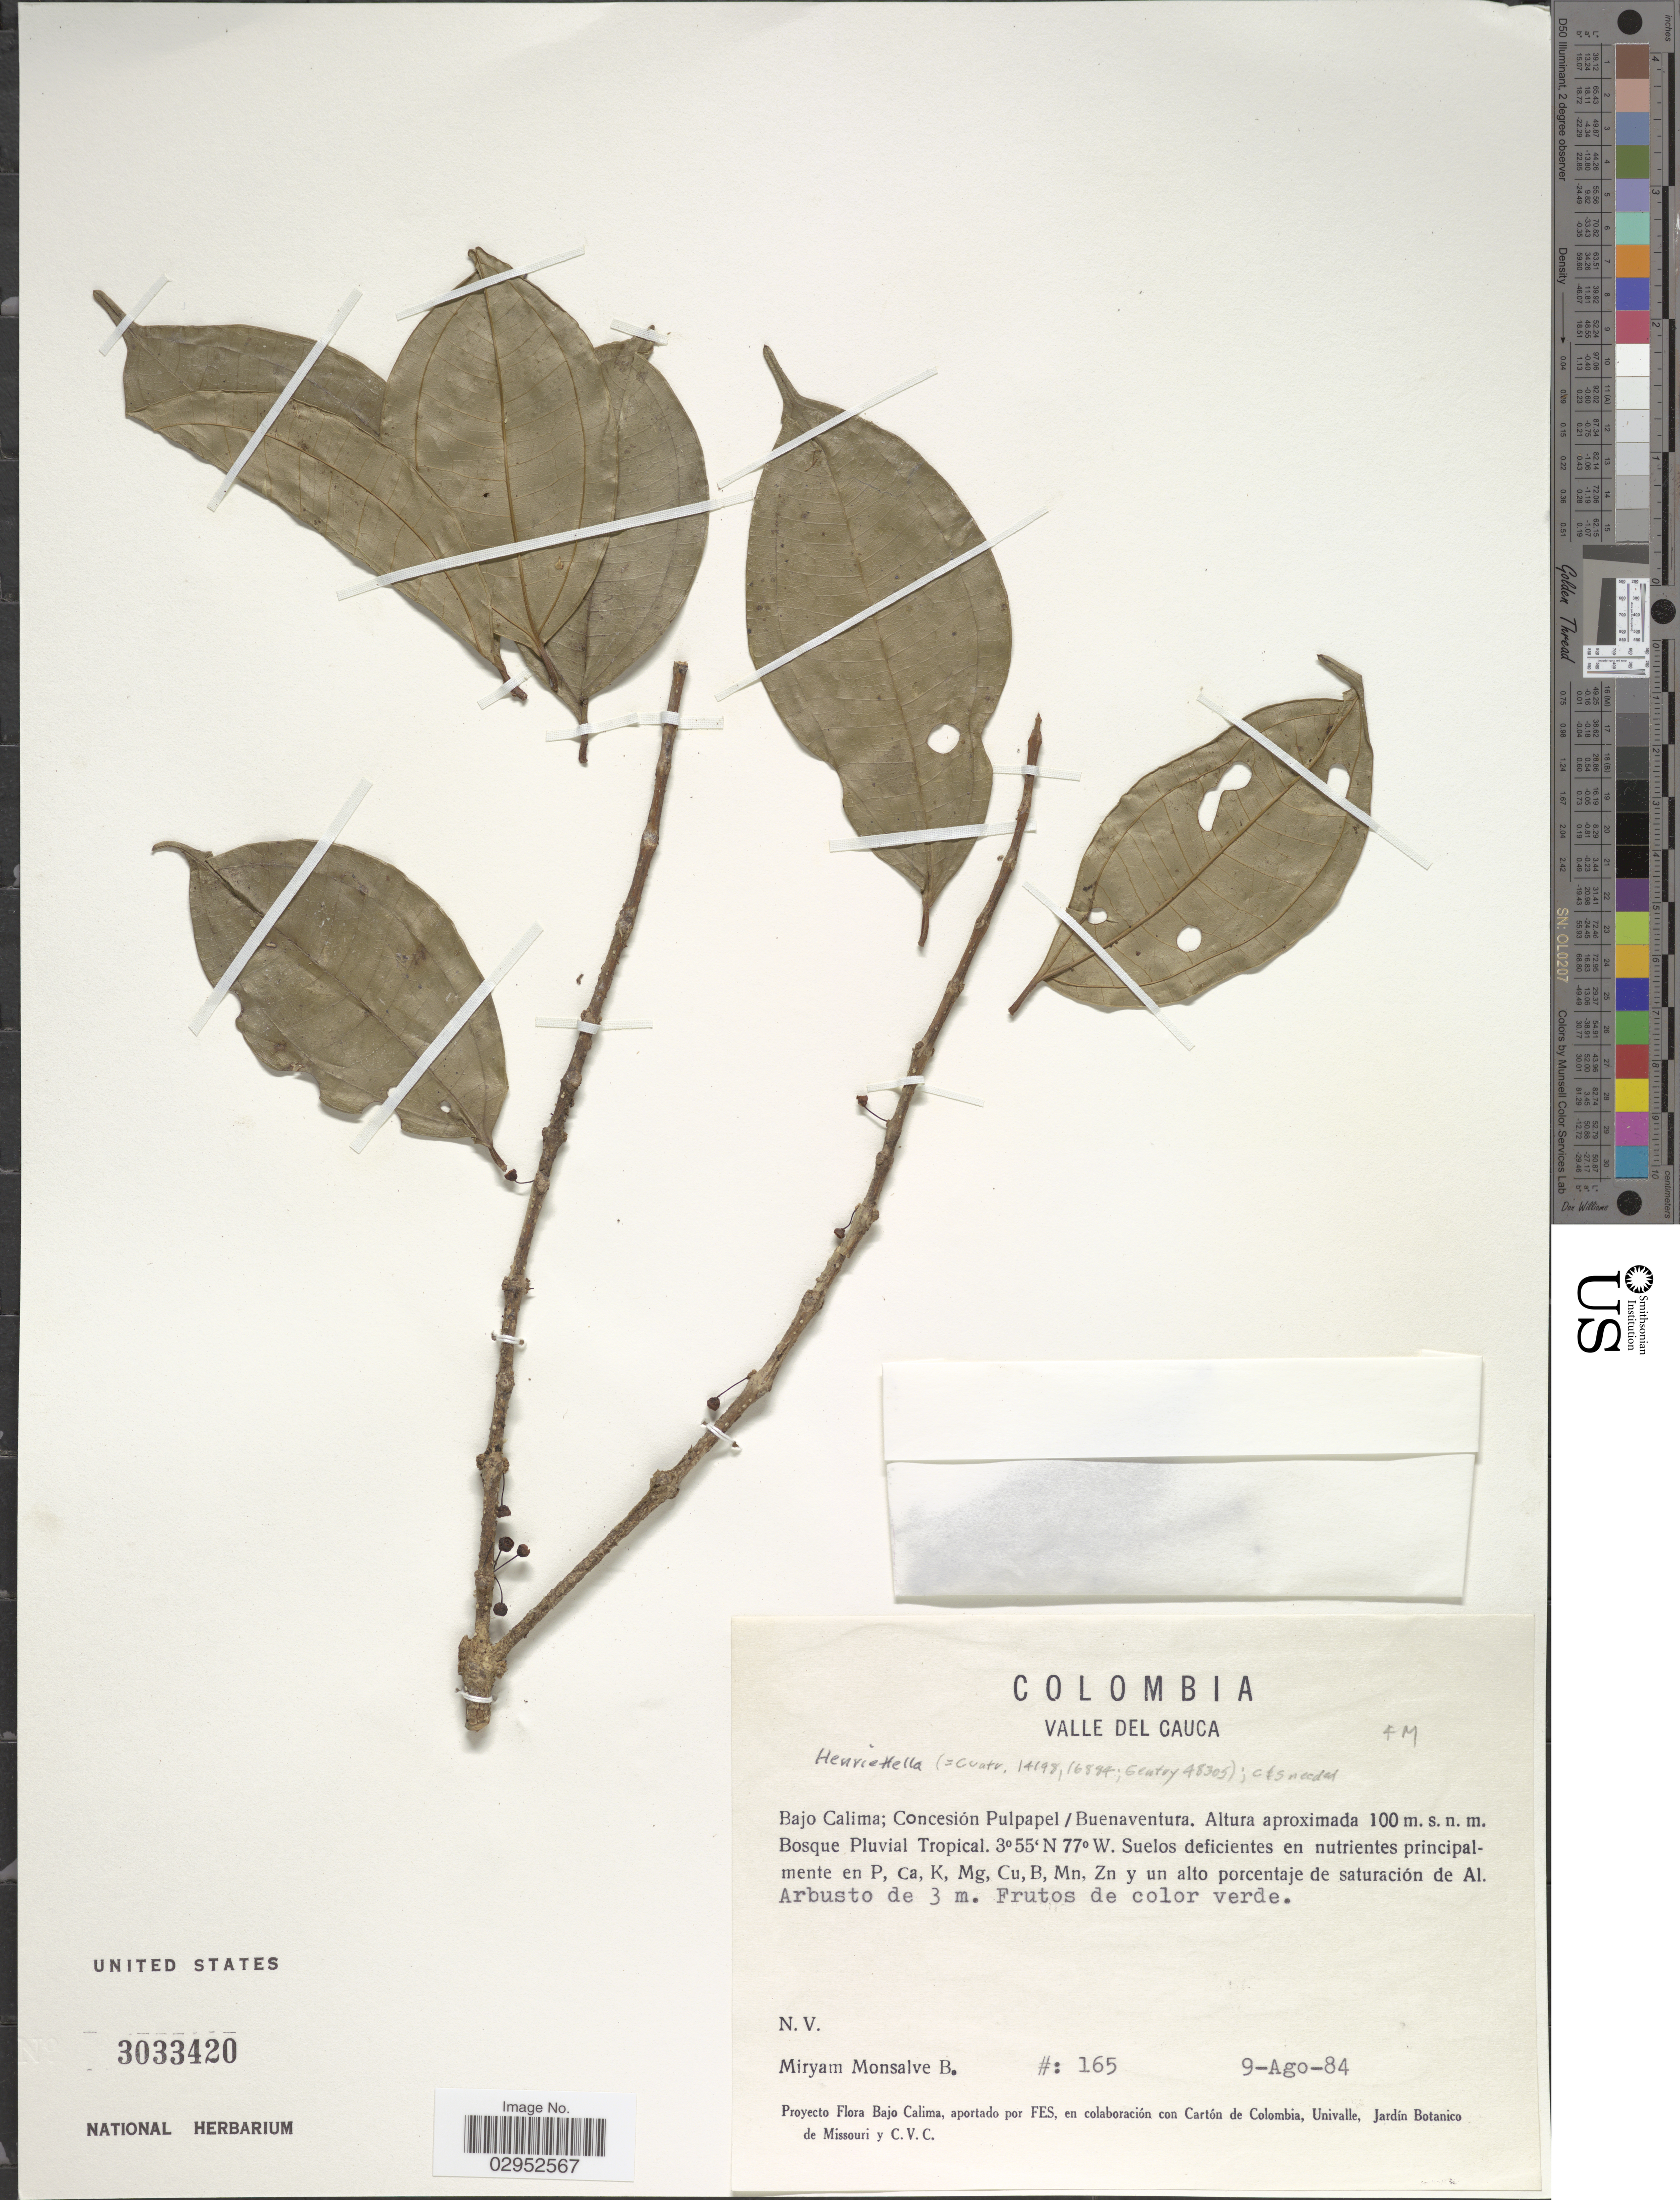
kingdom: Plantae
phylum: Tracheophyta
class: Magnoliopsida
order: Myrtales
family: Melastomataceae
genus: Henriettea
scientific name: Henriettea sp.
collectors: M. Monsalve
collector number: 165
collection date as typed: Transcribed d/m/y: 9/8/84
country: Colombia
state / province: Valle del Cauca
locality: Valle del Cauca, Bajo Calima; Concesión Pulpapel/Buenaventura.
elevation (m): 100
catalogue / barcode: US 3033420